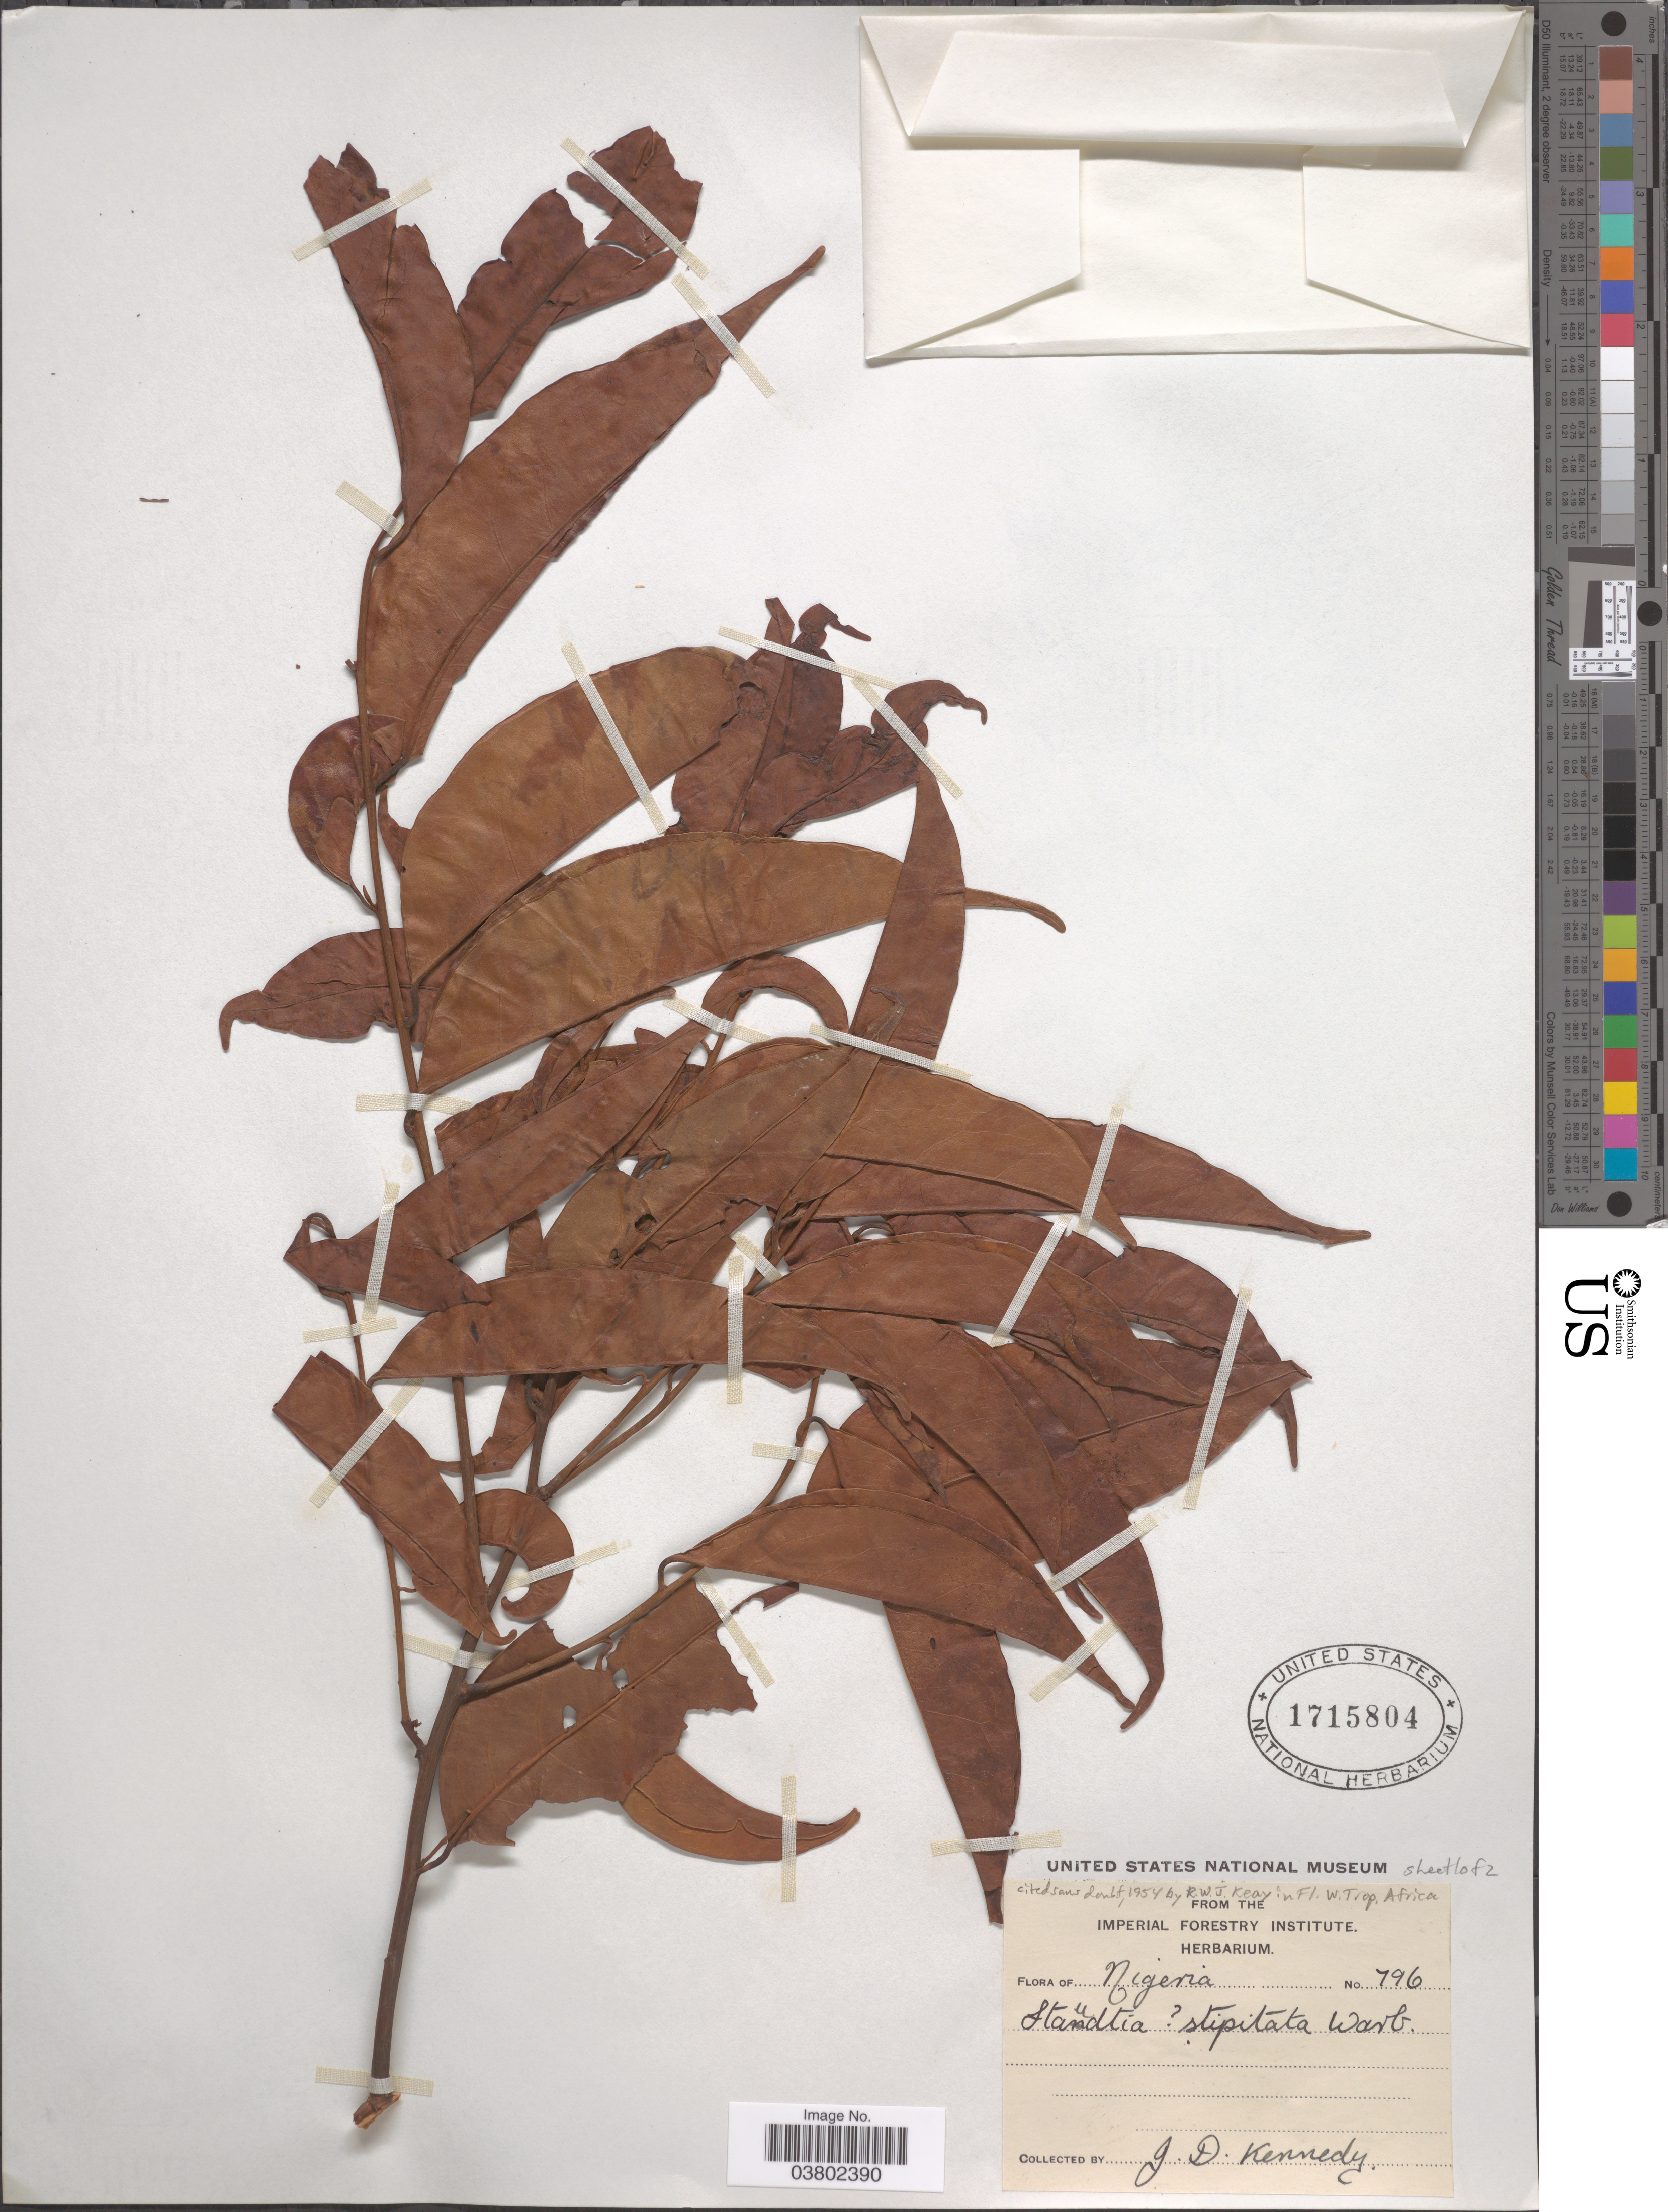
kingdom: Plantae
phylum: Tracheophyta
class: Magnoliopsida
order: Magnoliales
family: Myristicaceae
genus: Staudtia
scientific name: Staudtia stipitata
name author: Warb.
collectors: J. D. Kennedy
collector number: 796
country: Nigeria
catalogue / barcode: US 1715804